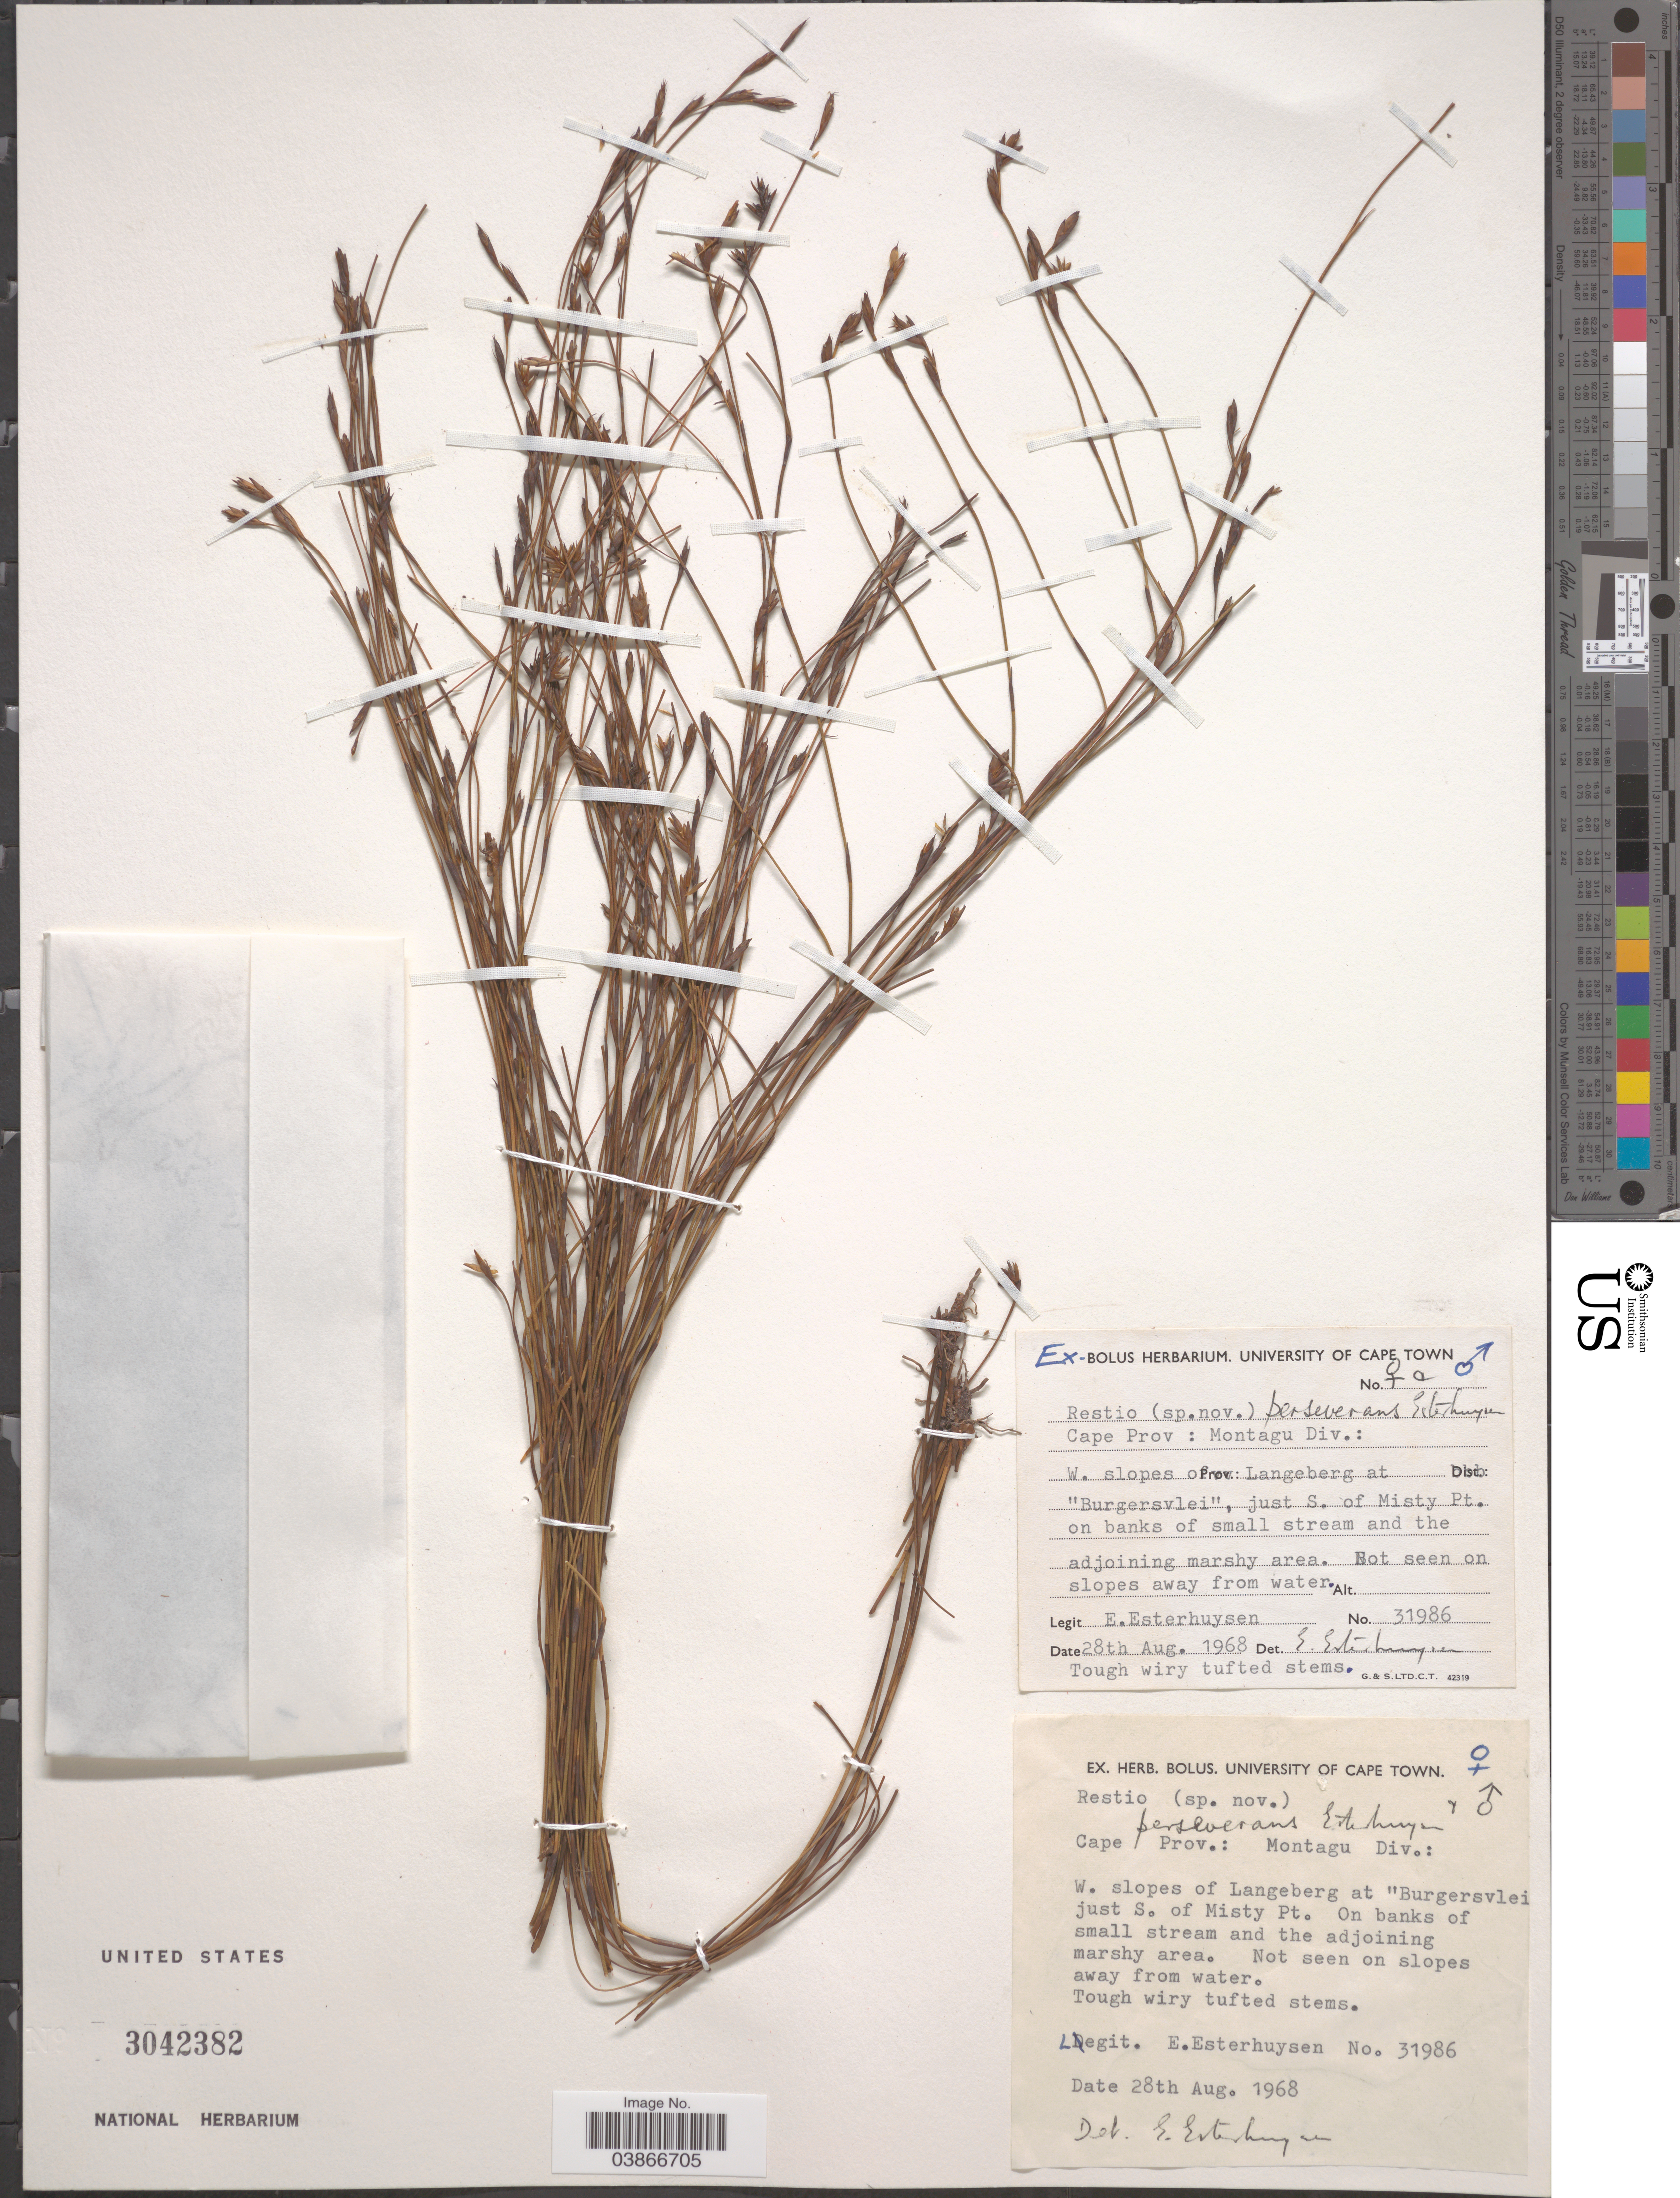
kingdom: Plantae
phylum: Tracheophyta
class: Liliopsida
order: Poales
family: Restionaceae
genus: Restio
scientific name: Restio perseverans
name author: Esterh.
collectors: E. E. Esterhuysen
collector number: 31986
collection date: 1968-08-28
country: South Africa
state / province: Western Cape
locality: Montagu Div.: W. slopes of Langeberg at "Burgersvlei", just S. of Misty Pt.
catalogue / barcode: US 3042382